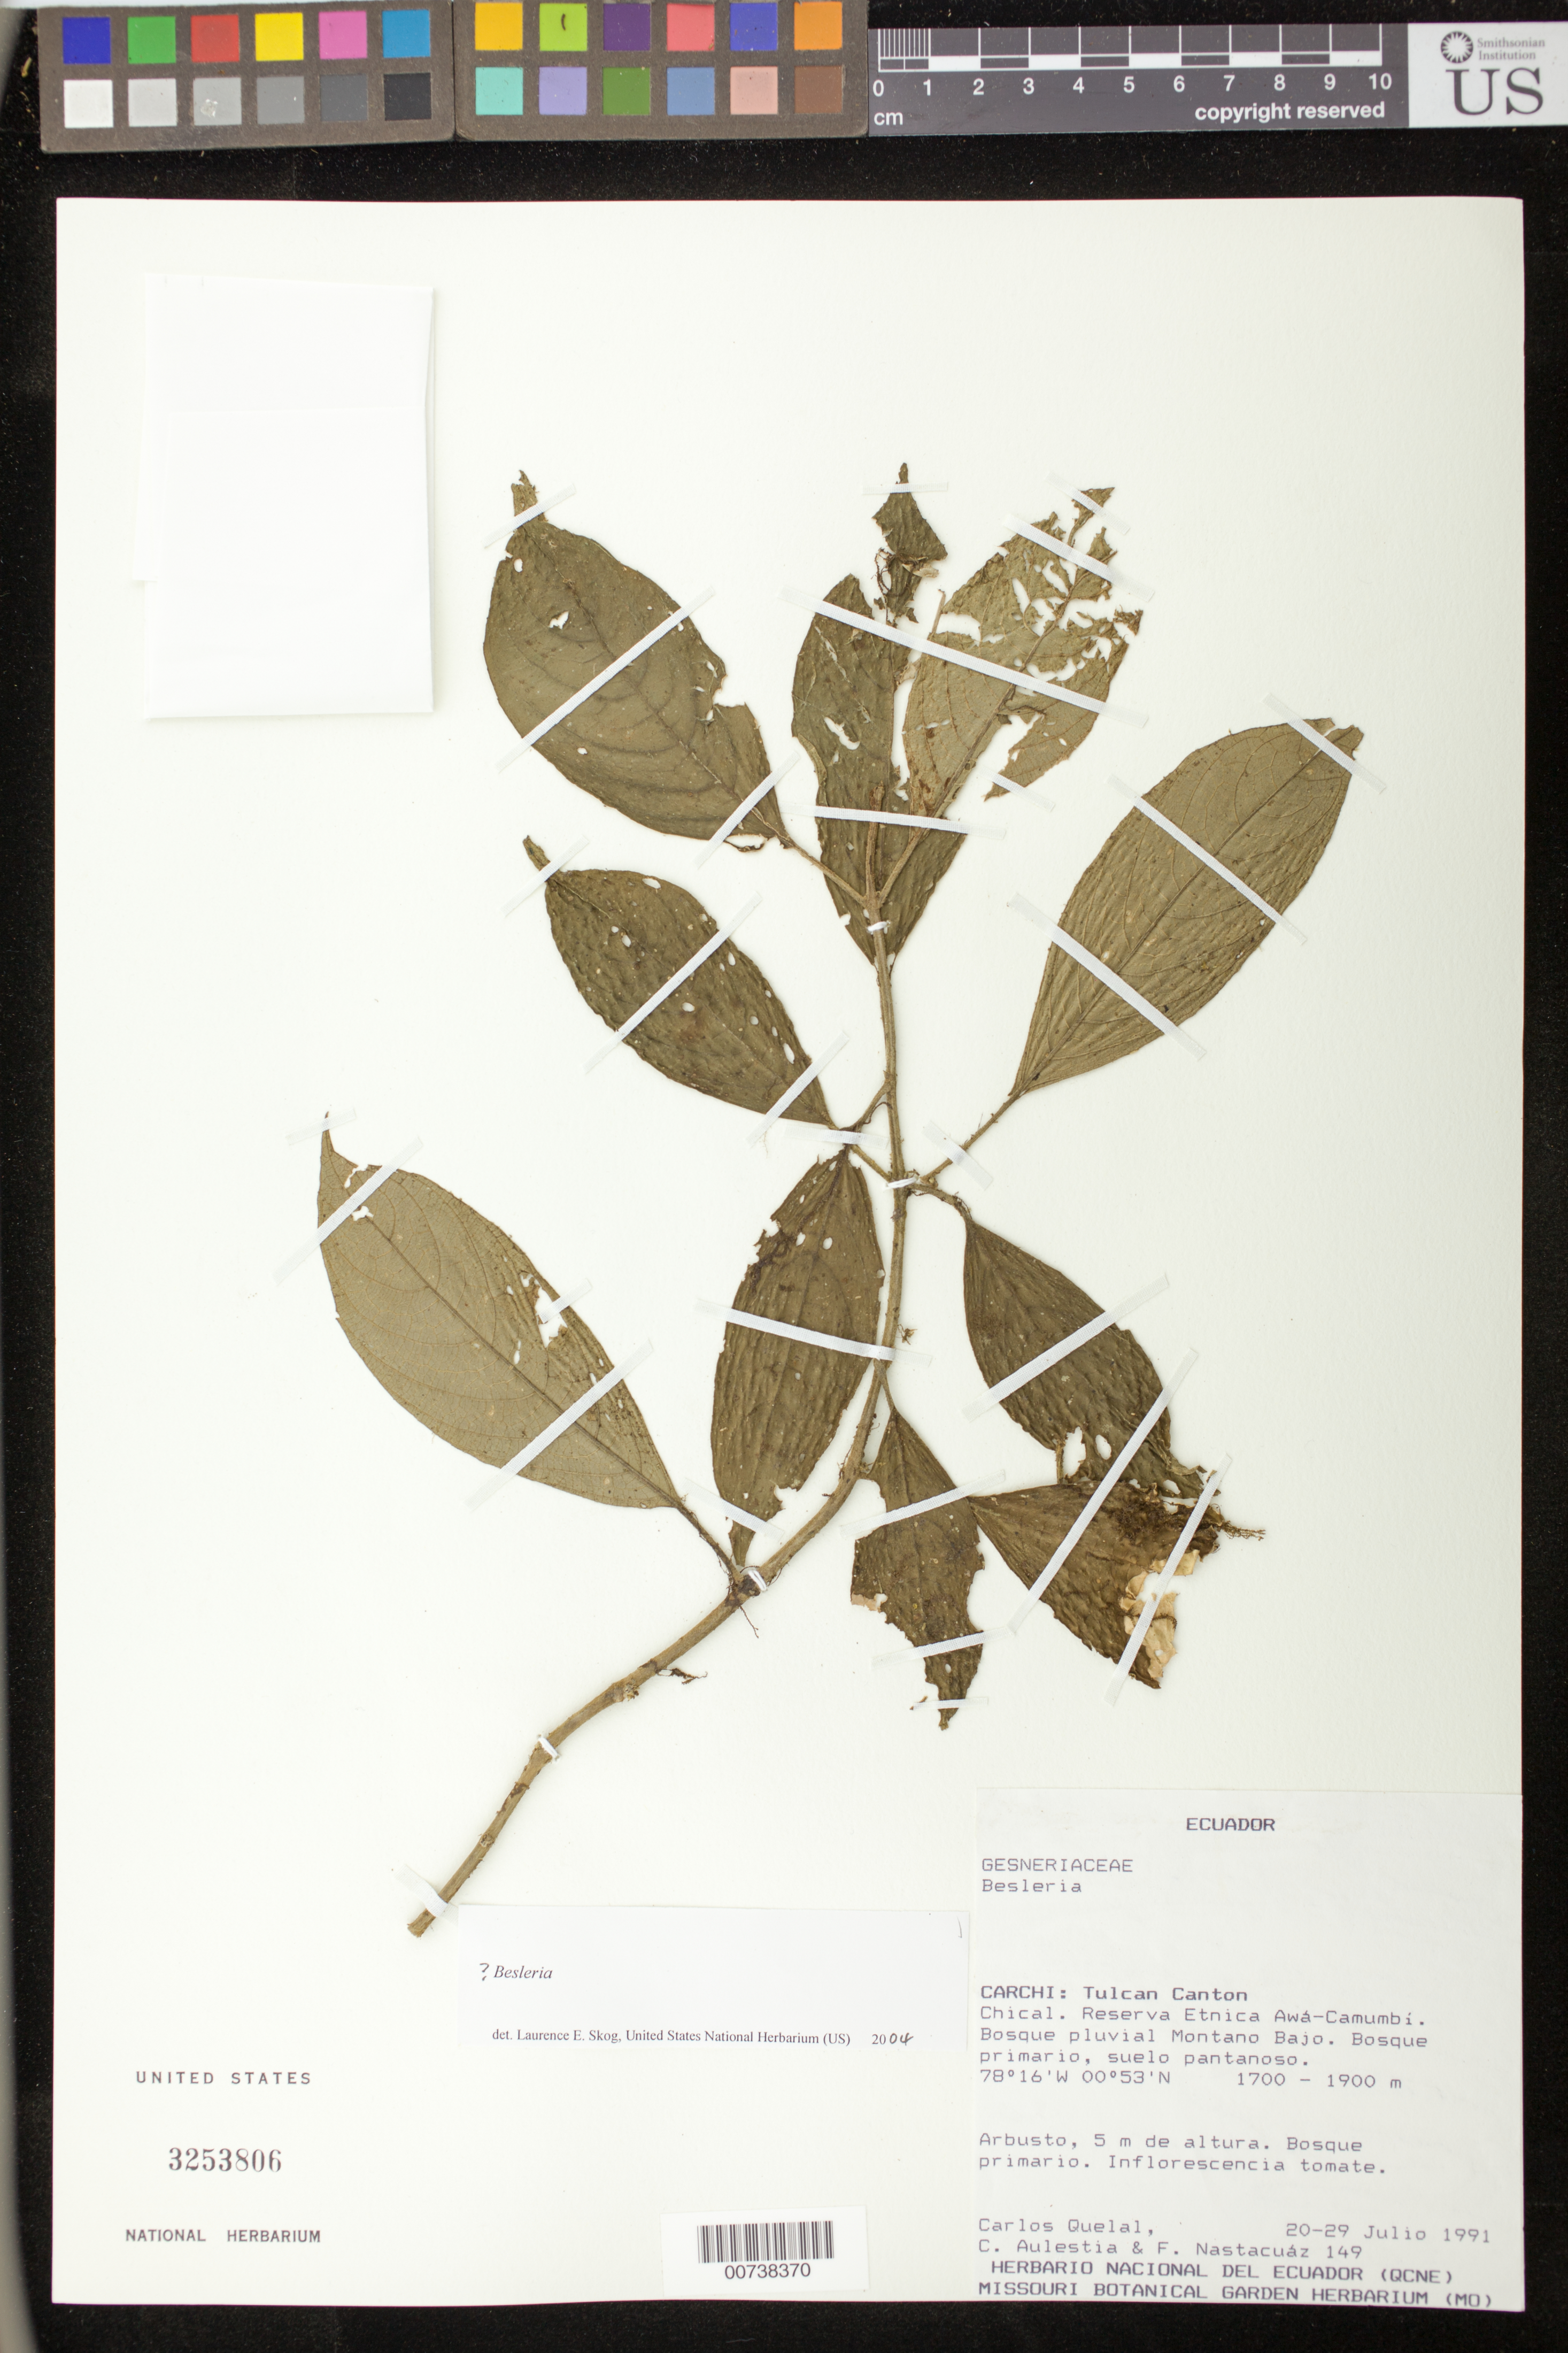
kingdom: Plantae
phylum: Tracheophyta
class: Magnoliopsida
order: Lamiales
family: Gesneriaceae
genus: Besleria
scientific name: Besleria sp.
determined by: Skog, Laurence E.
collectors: C. Quelal, C. Aulestia & F. Nastacuáz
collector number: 149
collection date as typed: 20-29 Jul 1991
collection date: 1991-07-20/1991-07-29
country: Ecuador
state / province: Carchi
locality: Carchi: Tulcan Canton. Chical, Reserva Etnica Awá - Camumbí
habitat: Bosque pluvial montano bajo; bosque primario, suelo pantanoso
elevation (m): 1700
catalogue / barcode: US 3253806